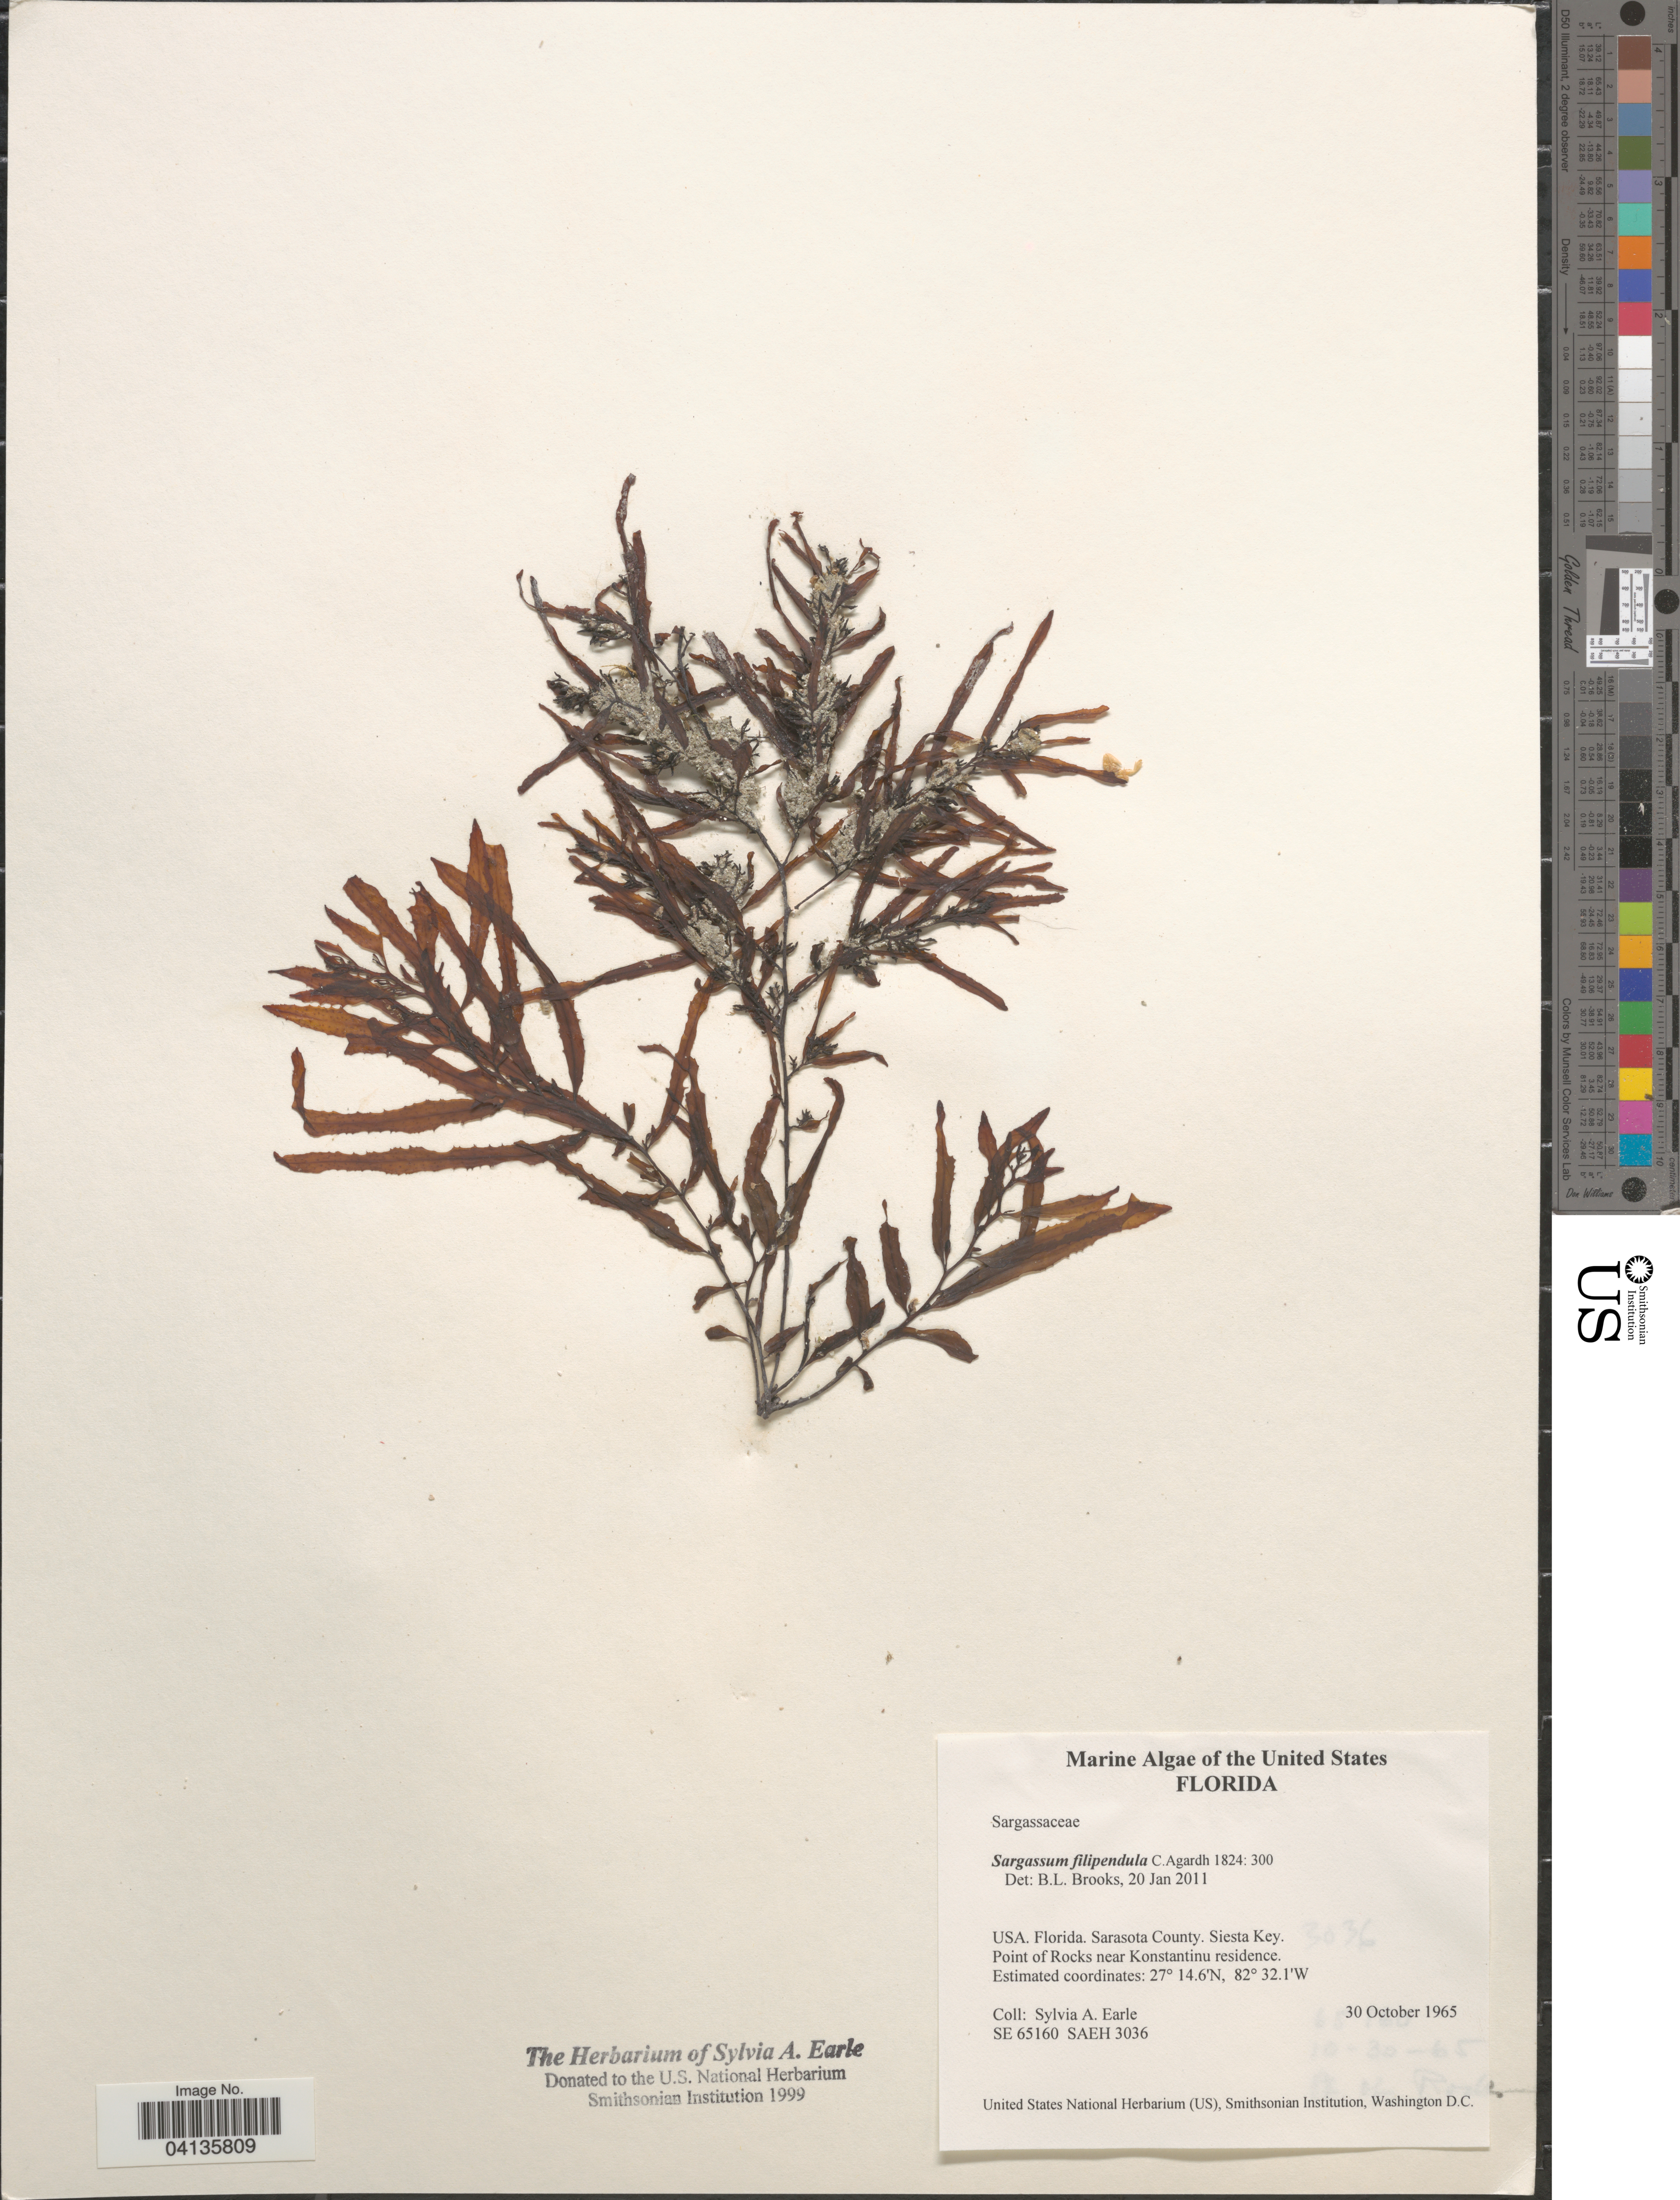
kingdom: Chromista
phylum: Ochrophyta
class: Phaeophyceae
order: Fucales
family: Sargassaceae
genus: Sargassum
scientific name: Sargassum filipendula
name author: C. Agardh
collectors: S. A. Earle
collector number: SE 65160 / SAEH 3036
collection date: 1965-10-30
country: United States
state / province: Florida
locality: Sarasota County. Siesta Key. Point of Rocks near Konstantinu residence.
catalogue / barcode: US 238641